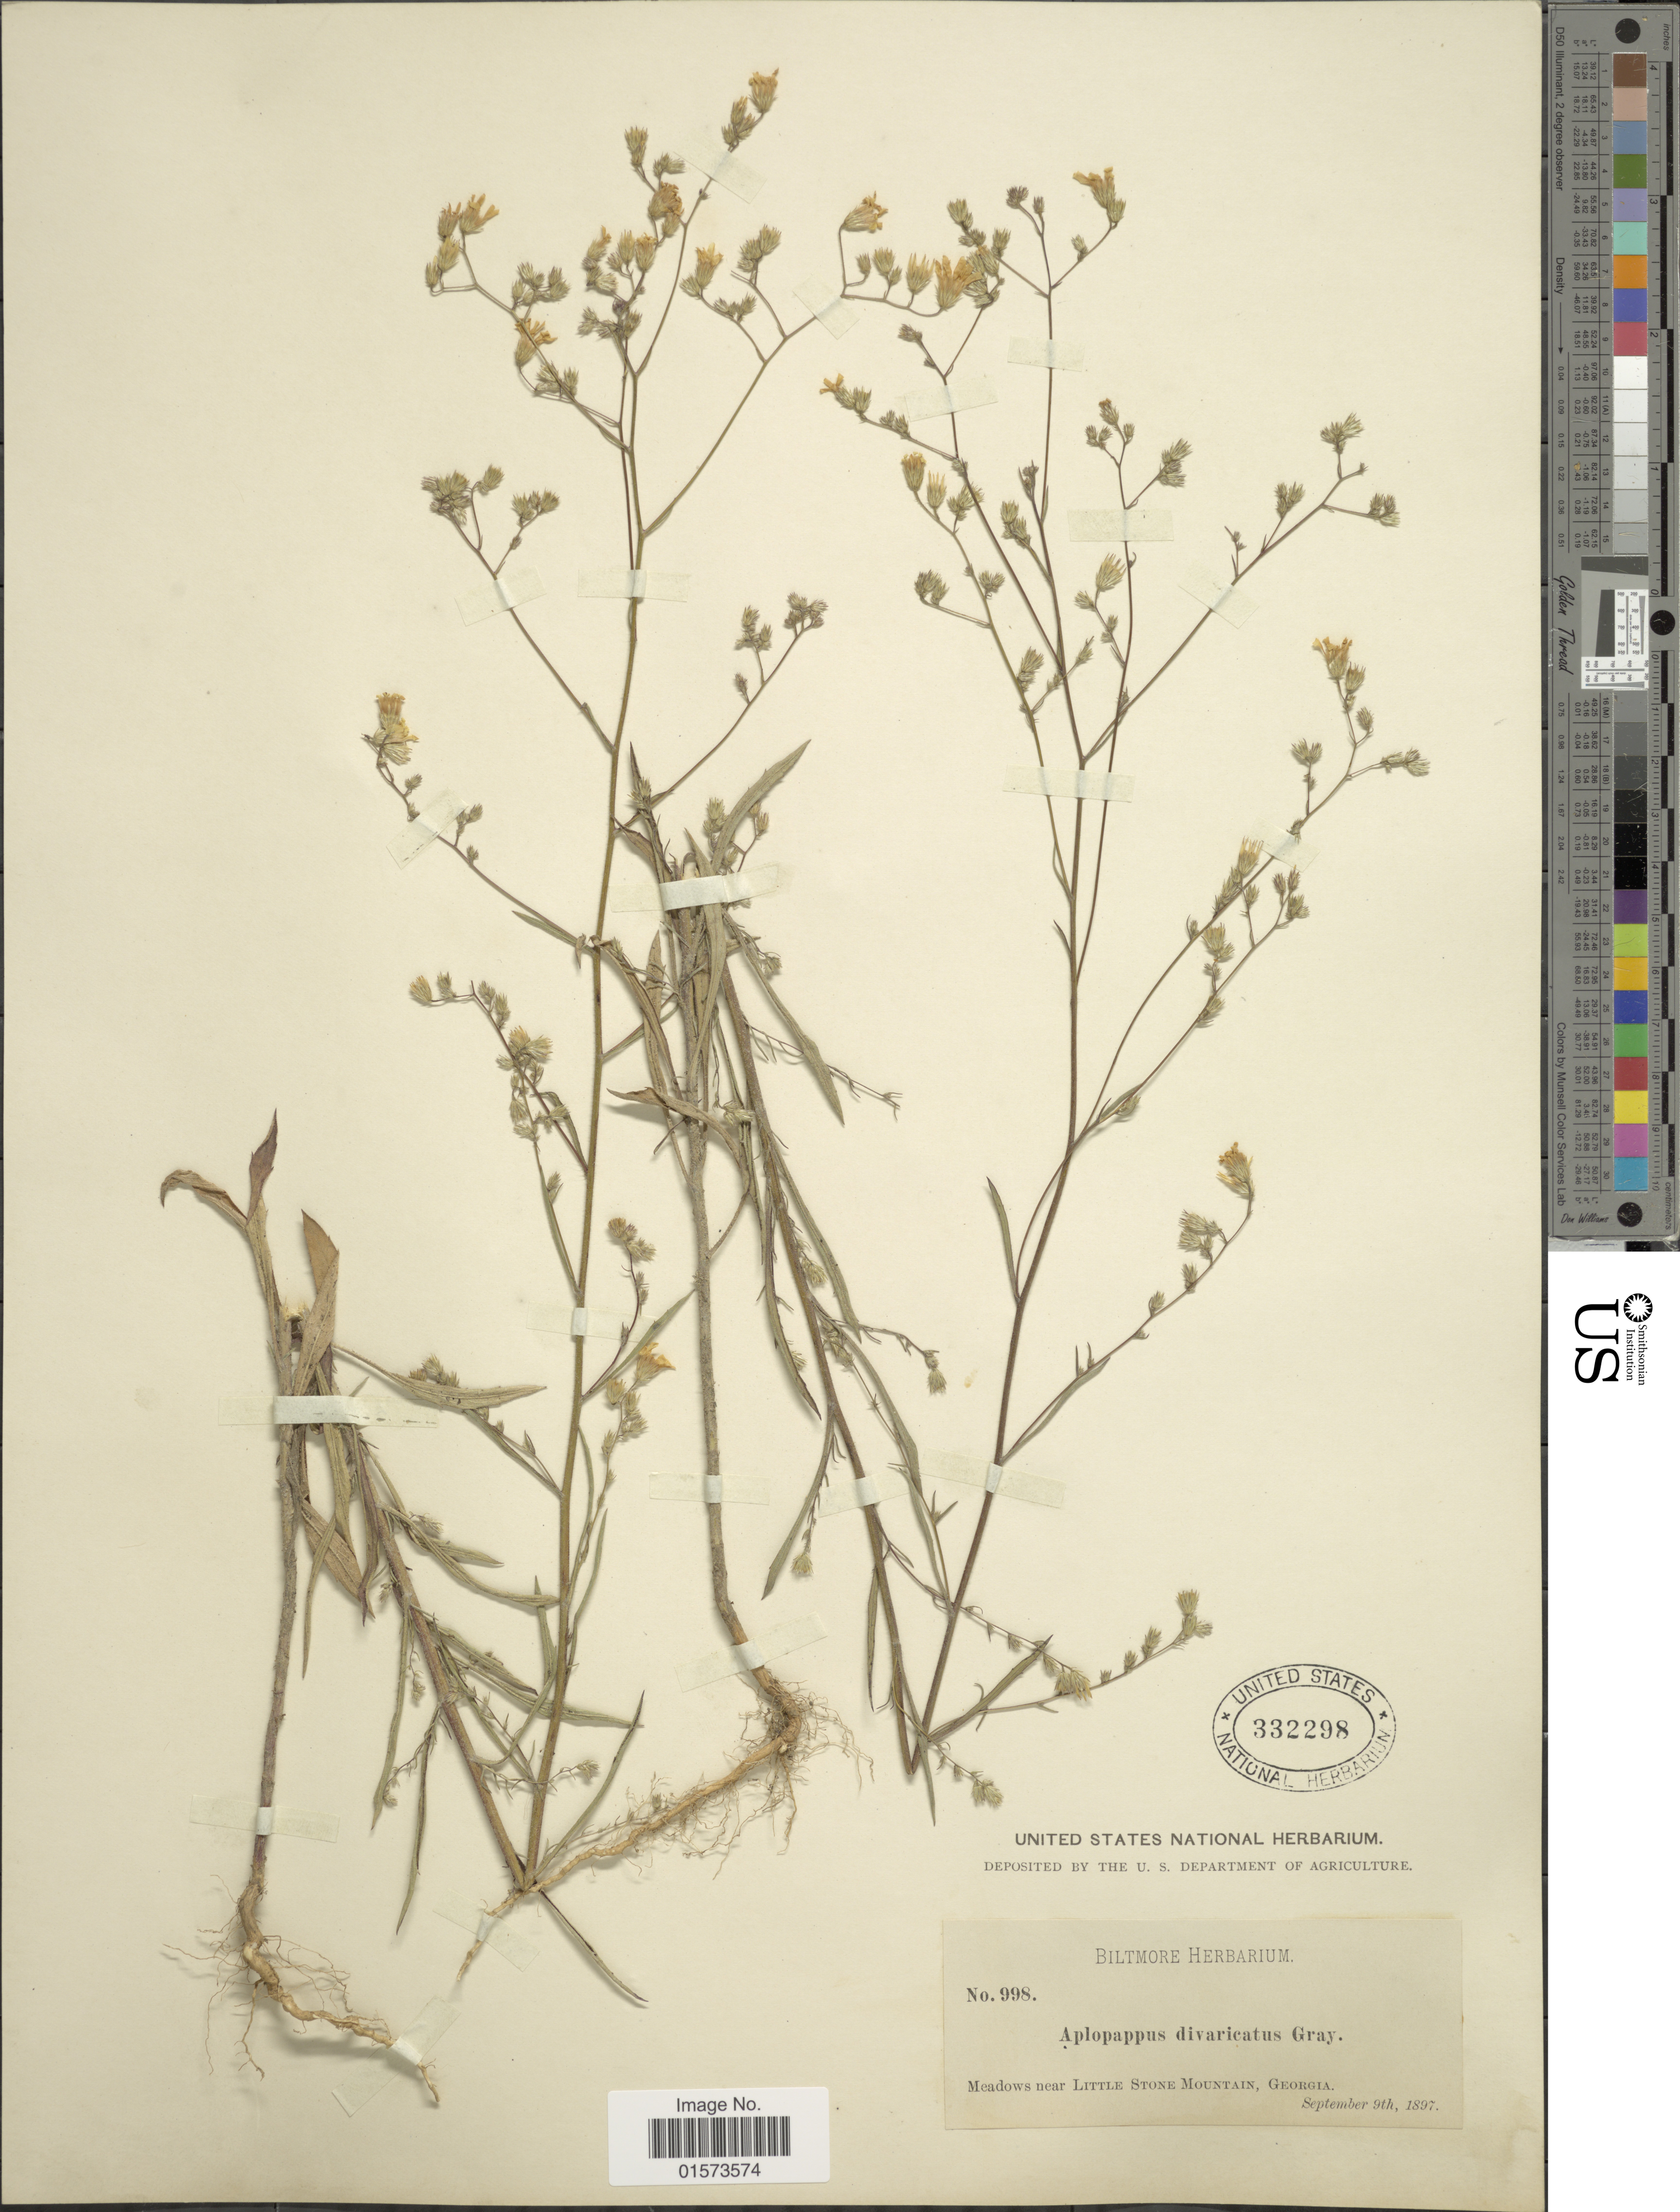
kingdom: Plantae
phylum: Tracheophyta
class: Magnoliopsida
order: Asterales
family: Asteraceae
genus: Croptilon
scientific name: Croptilon divaricatum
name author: (Nutt.) Raf.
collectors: ex herb. Biltmore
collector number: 998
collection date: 1897-09-09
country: United States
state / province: Georgia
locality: Meadow near Little Stone Mountain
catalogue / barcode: US 332298